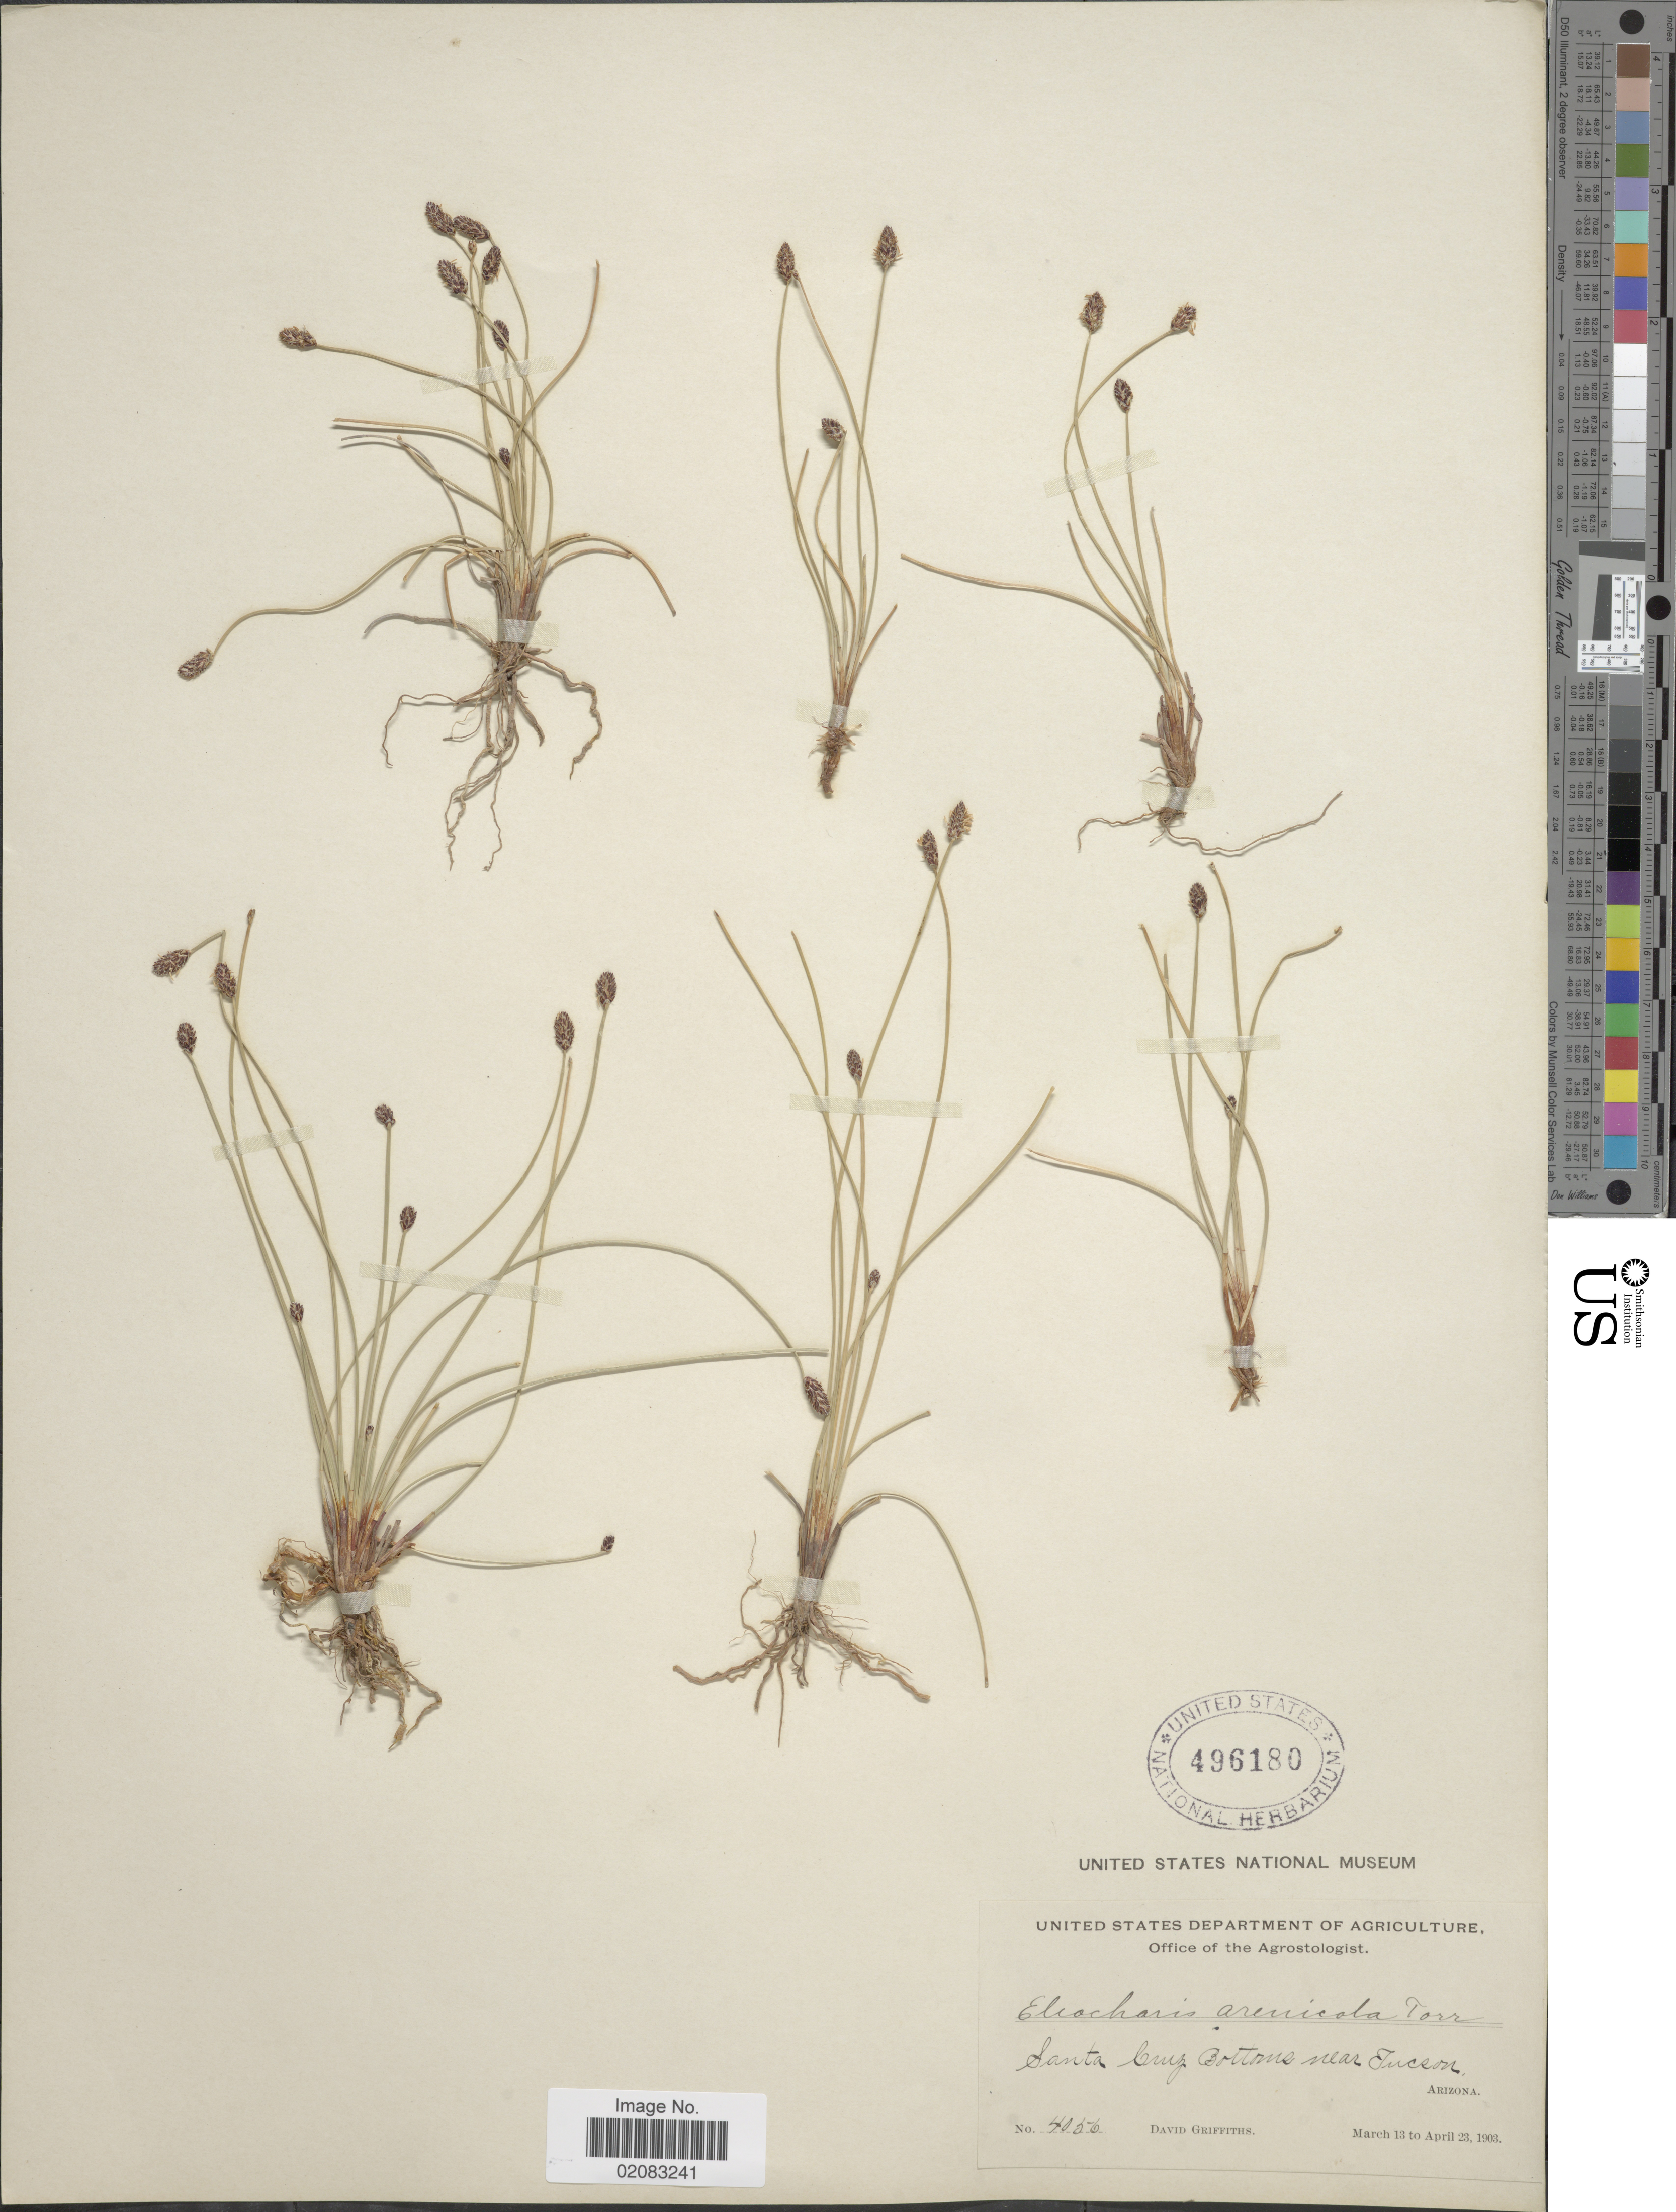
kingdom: Plantae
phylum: Tracheophyta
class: Liliopsida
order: Poales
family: Cyperaceae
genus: Eleocharis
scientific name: Eleocharis montevidensis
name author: Kunth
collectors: D. Griffiths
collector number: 4056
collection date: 1903-03-13/1903-04-23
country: United States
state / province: Arizona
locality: Santa Cruz Bottoms near Tucsons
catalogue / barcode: US 496180